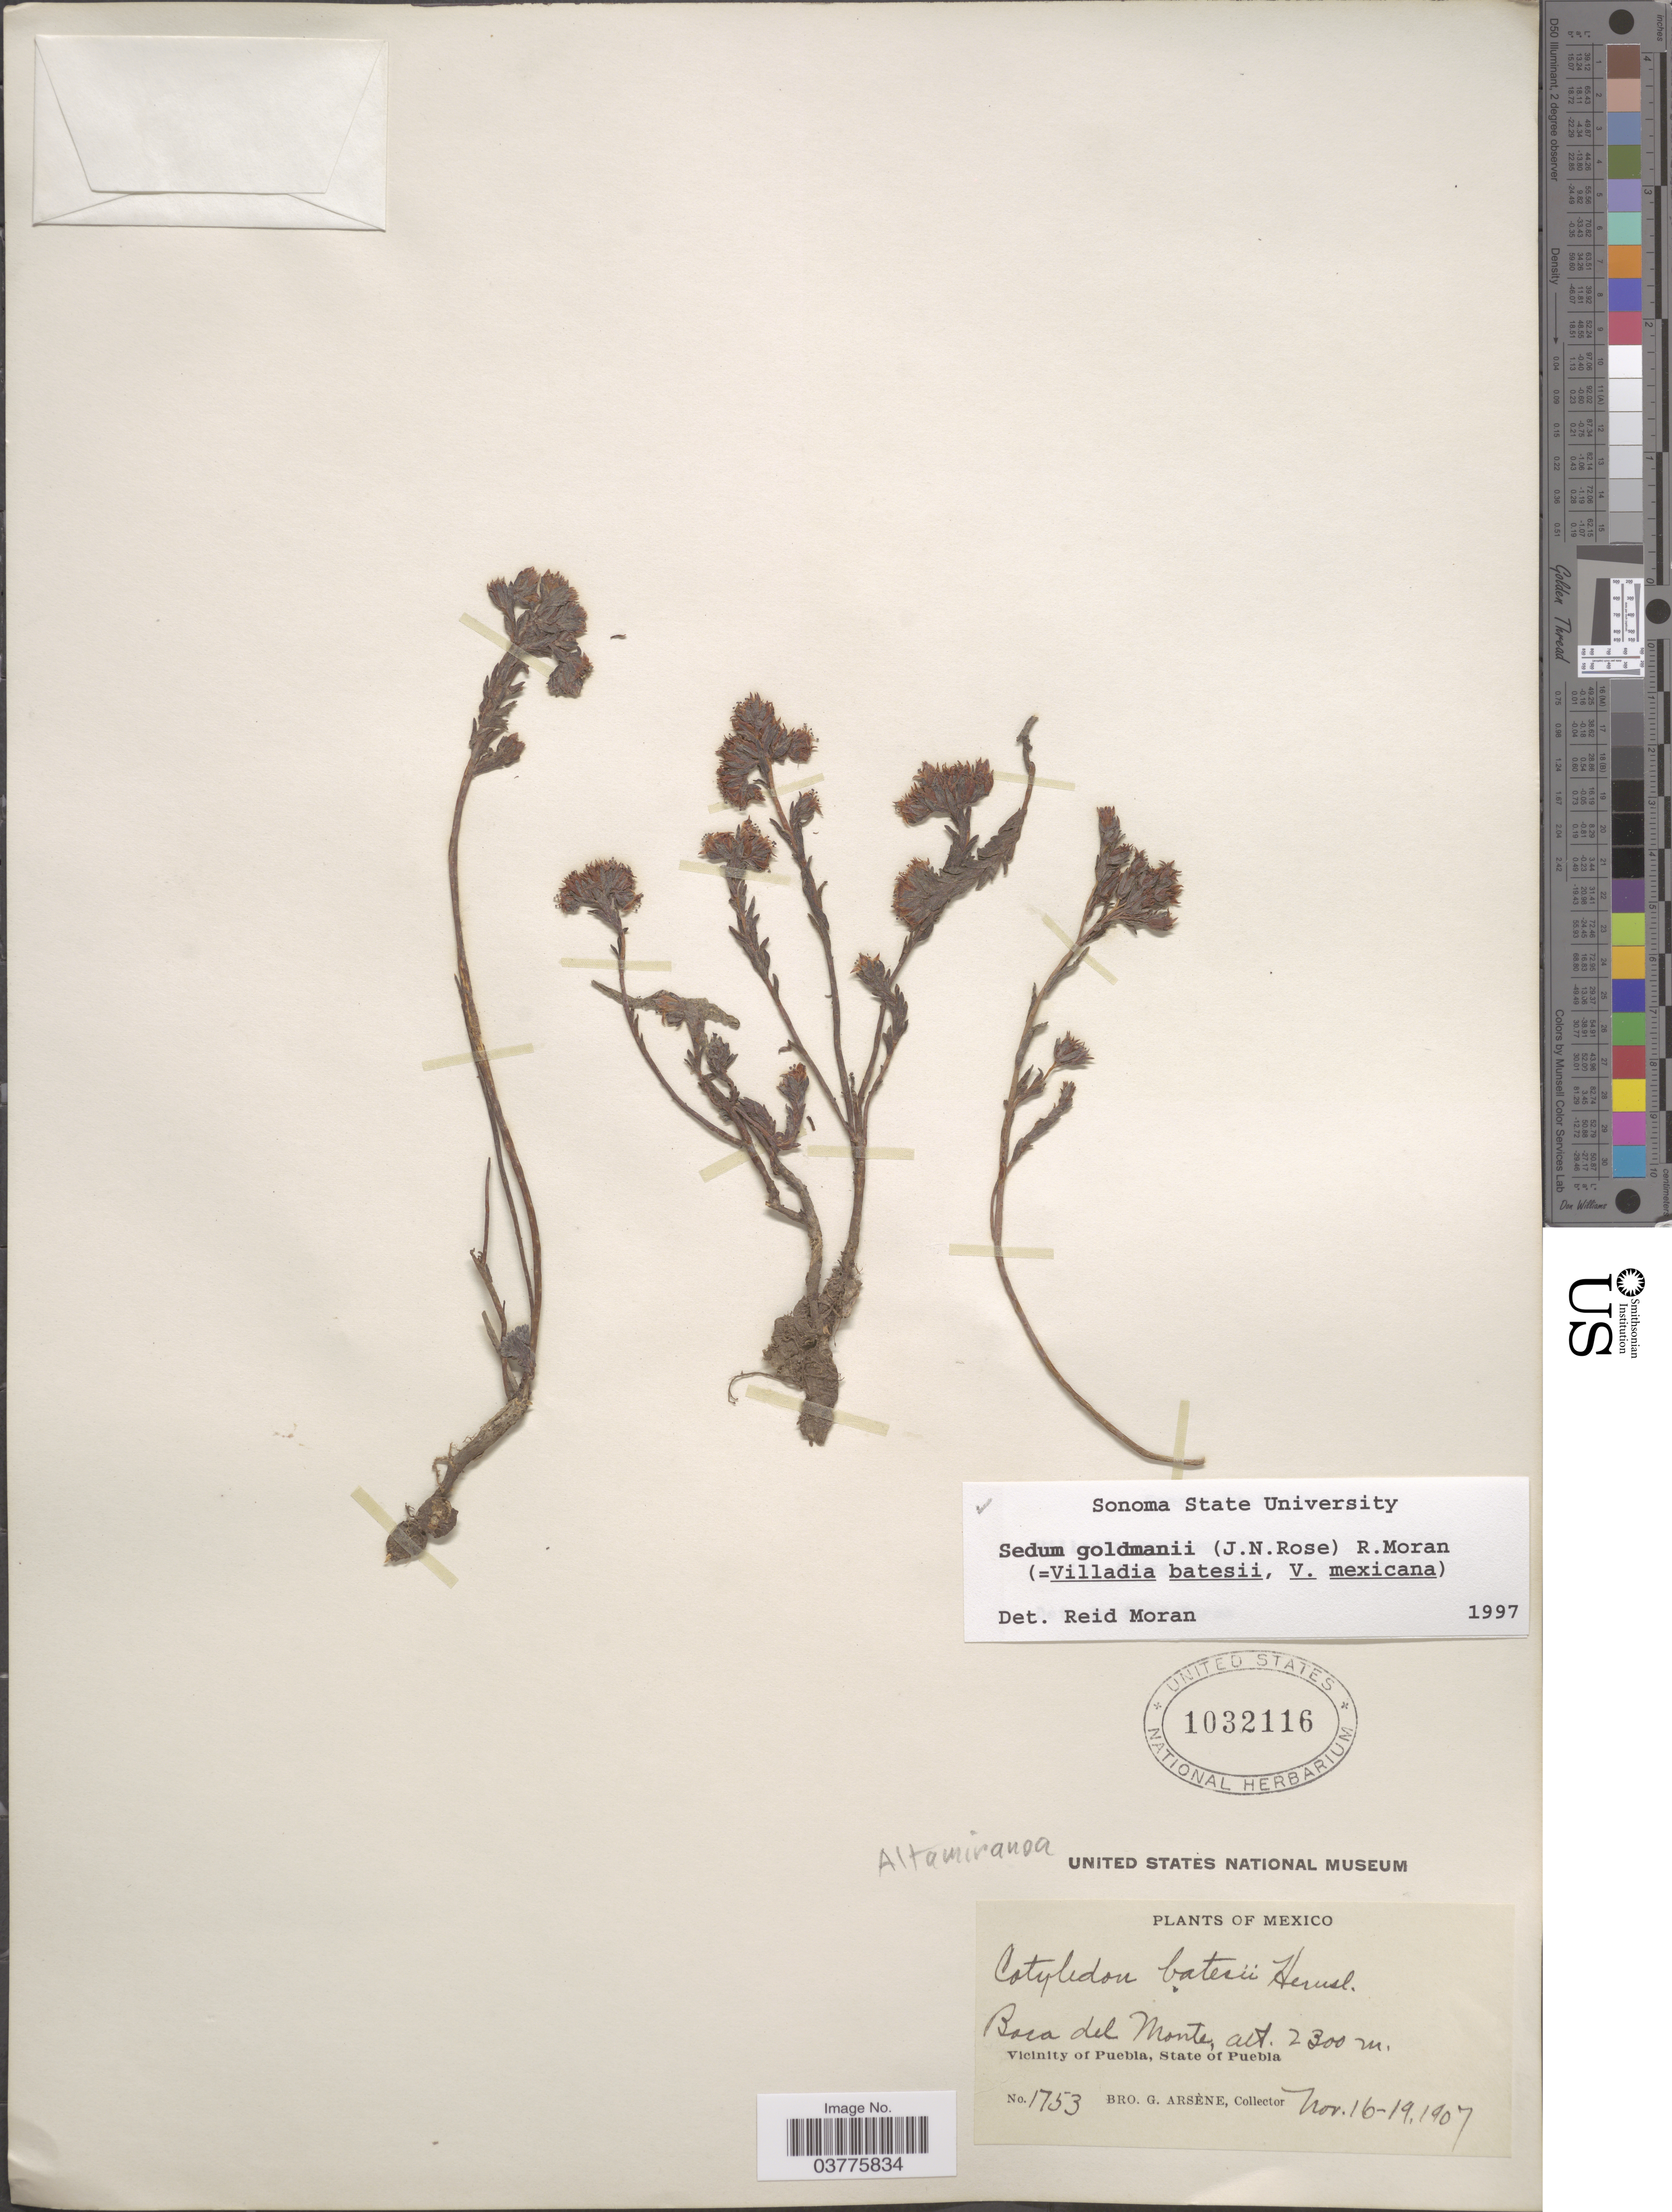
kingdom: Plantae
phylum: Tracheophyta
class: Magnoliopsida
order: Saxifragales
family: Crassulaceae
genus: Sedum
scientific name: Sedum goldmanii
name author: (Rose) Moran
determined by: Moran, R. V.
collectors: Bro. G. Arsène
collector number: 1753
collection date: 1907-11-16/1907-11-19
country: Mexico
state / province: Puebla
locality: Boca del Monte. Vicinity of Puebla.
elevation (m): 2300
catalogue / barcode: US 1032116